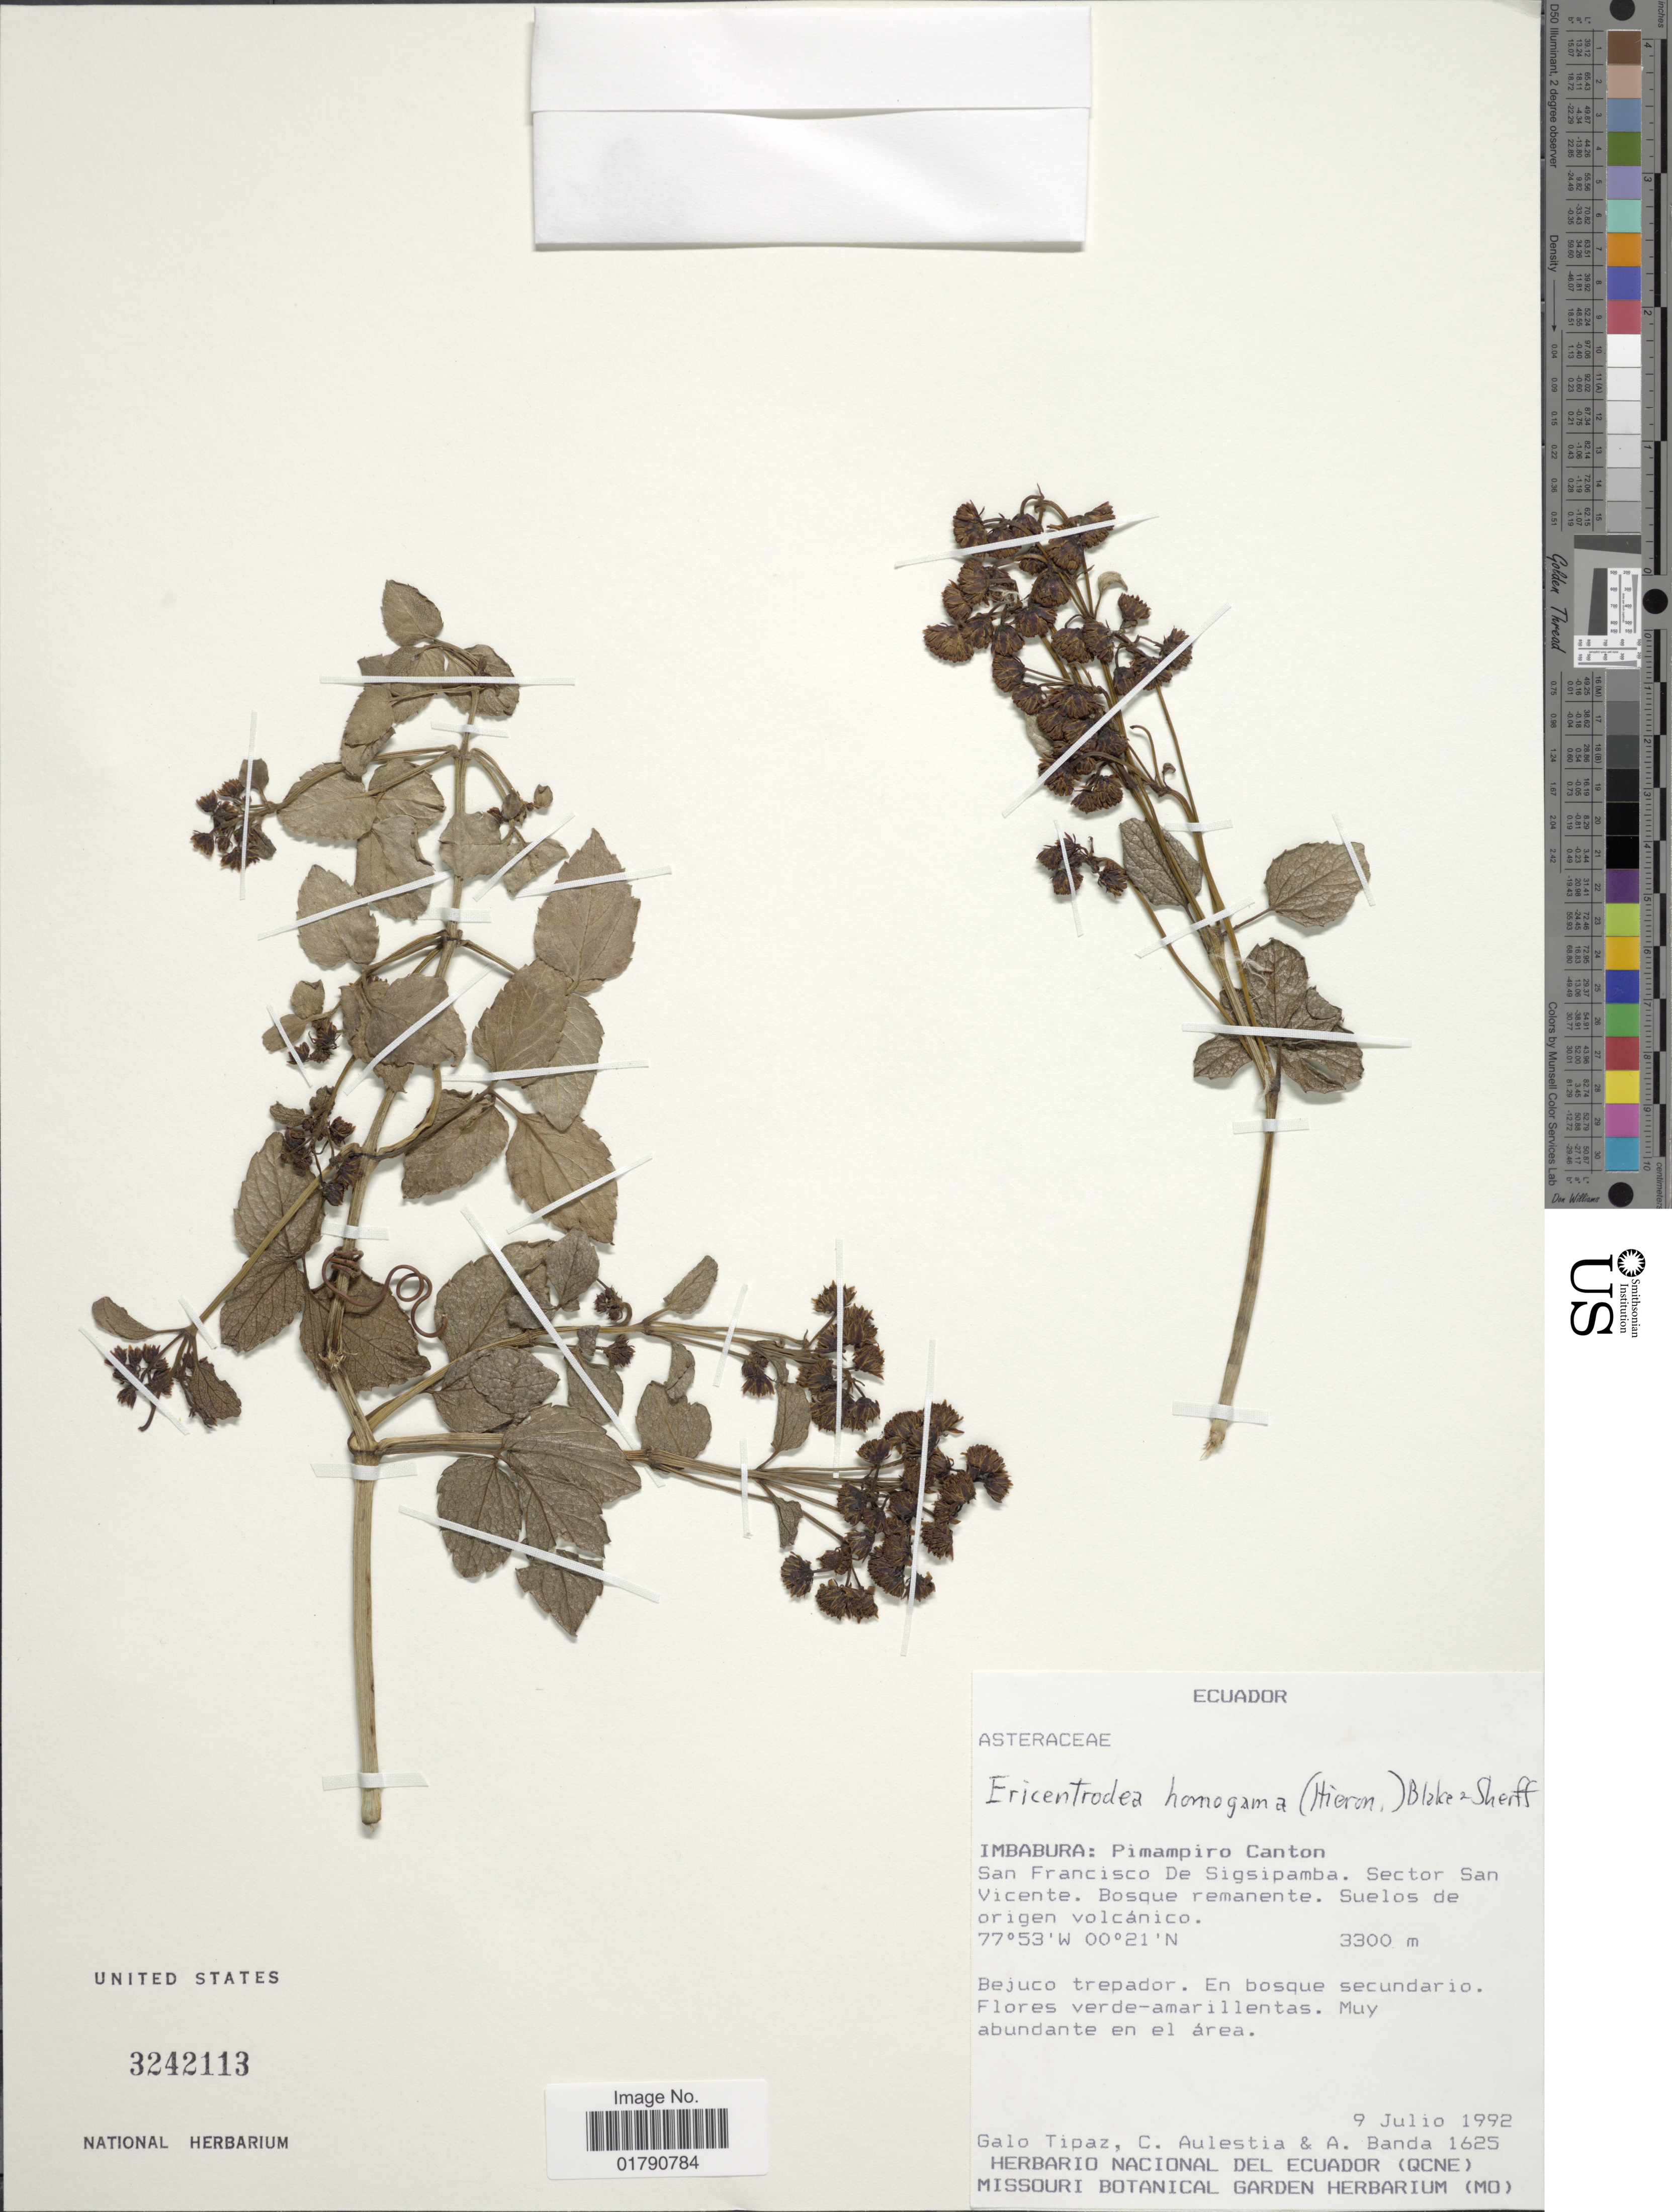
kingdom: Plantae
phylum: Tracheophyta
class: Magnoliopsida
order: Asterales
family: Asteraceae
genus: Ericentrodea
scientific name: Ericentrodea homogama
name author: (Hieron.) S.F. Blake & Sherff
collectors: G. Tipaz, C. Aulestia & A. Banda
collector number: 1625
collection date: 1992-07-09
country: Ecuador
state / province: Imbabura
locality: Pimampiro Canton, San Francisco De Sigsipamba, Sector San Vicente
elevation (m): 3300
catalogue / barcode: US 3242113